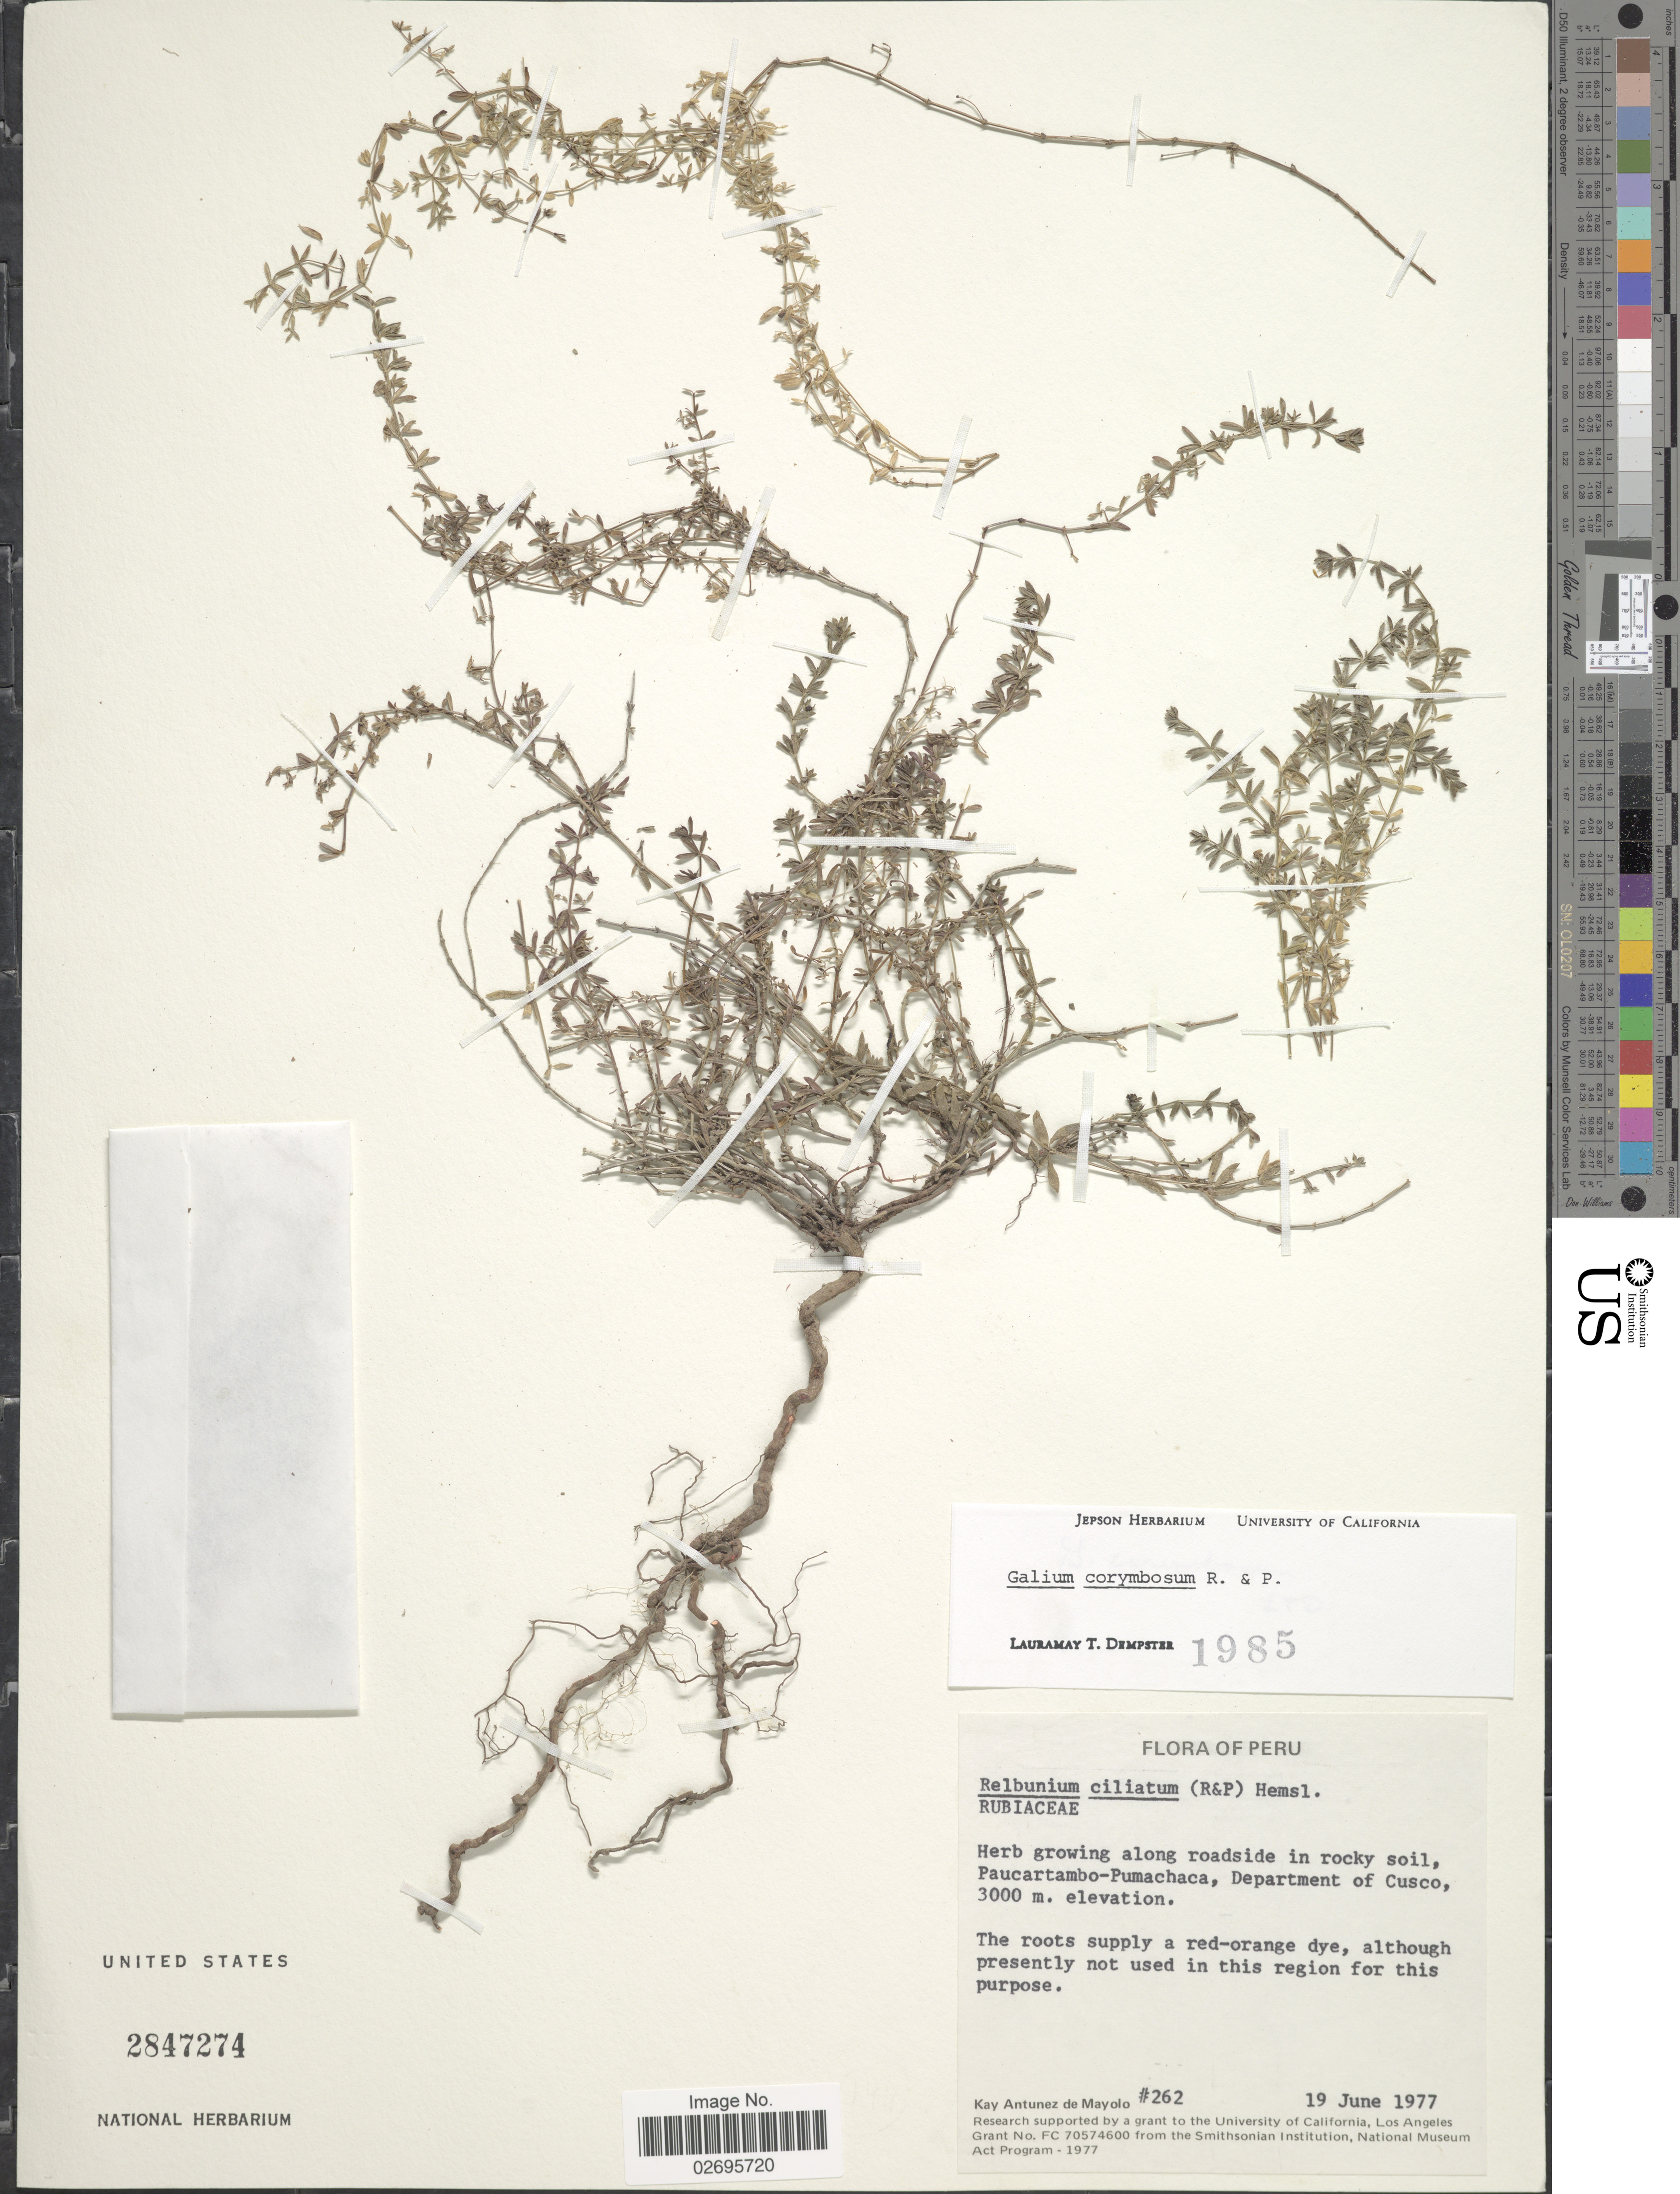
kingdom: Plantae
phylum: Tracheophyta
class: Magnoliopsida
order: Gentianales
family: Rubiaceae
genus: Galium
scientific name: Galium corymbosum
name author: Ruiz & Pav.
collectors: K. Antunez de Mayolo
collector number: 262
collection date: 1977-06-19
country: Peru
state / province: Cusco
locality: Along roadside in rocky soil, Paucartambo-Pumachaca, Department of Cusco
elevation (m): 3000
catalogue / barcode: US 2847274